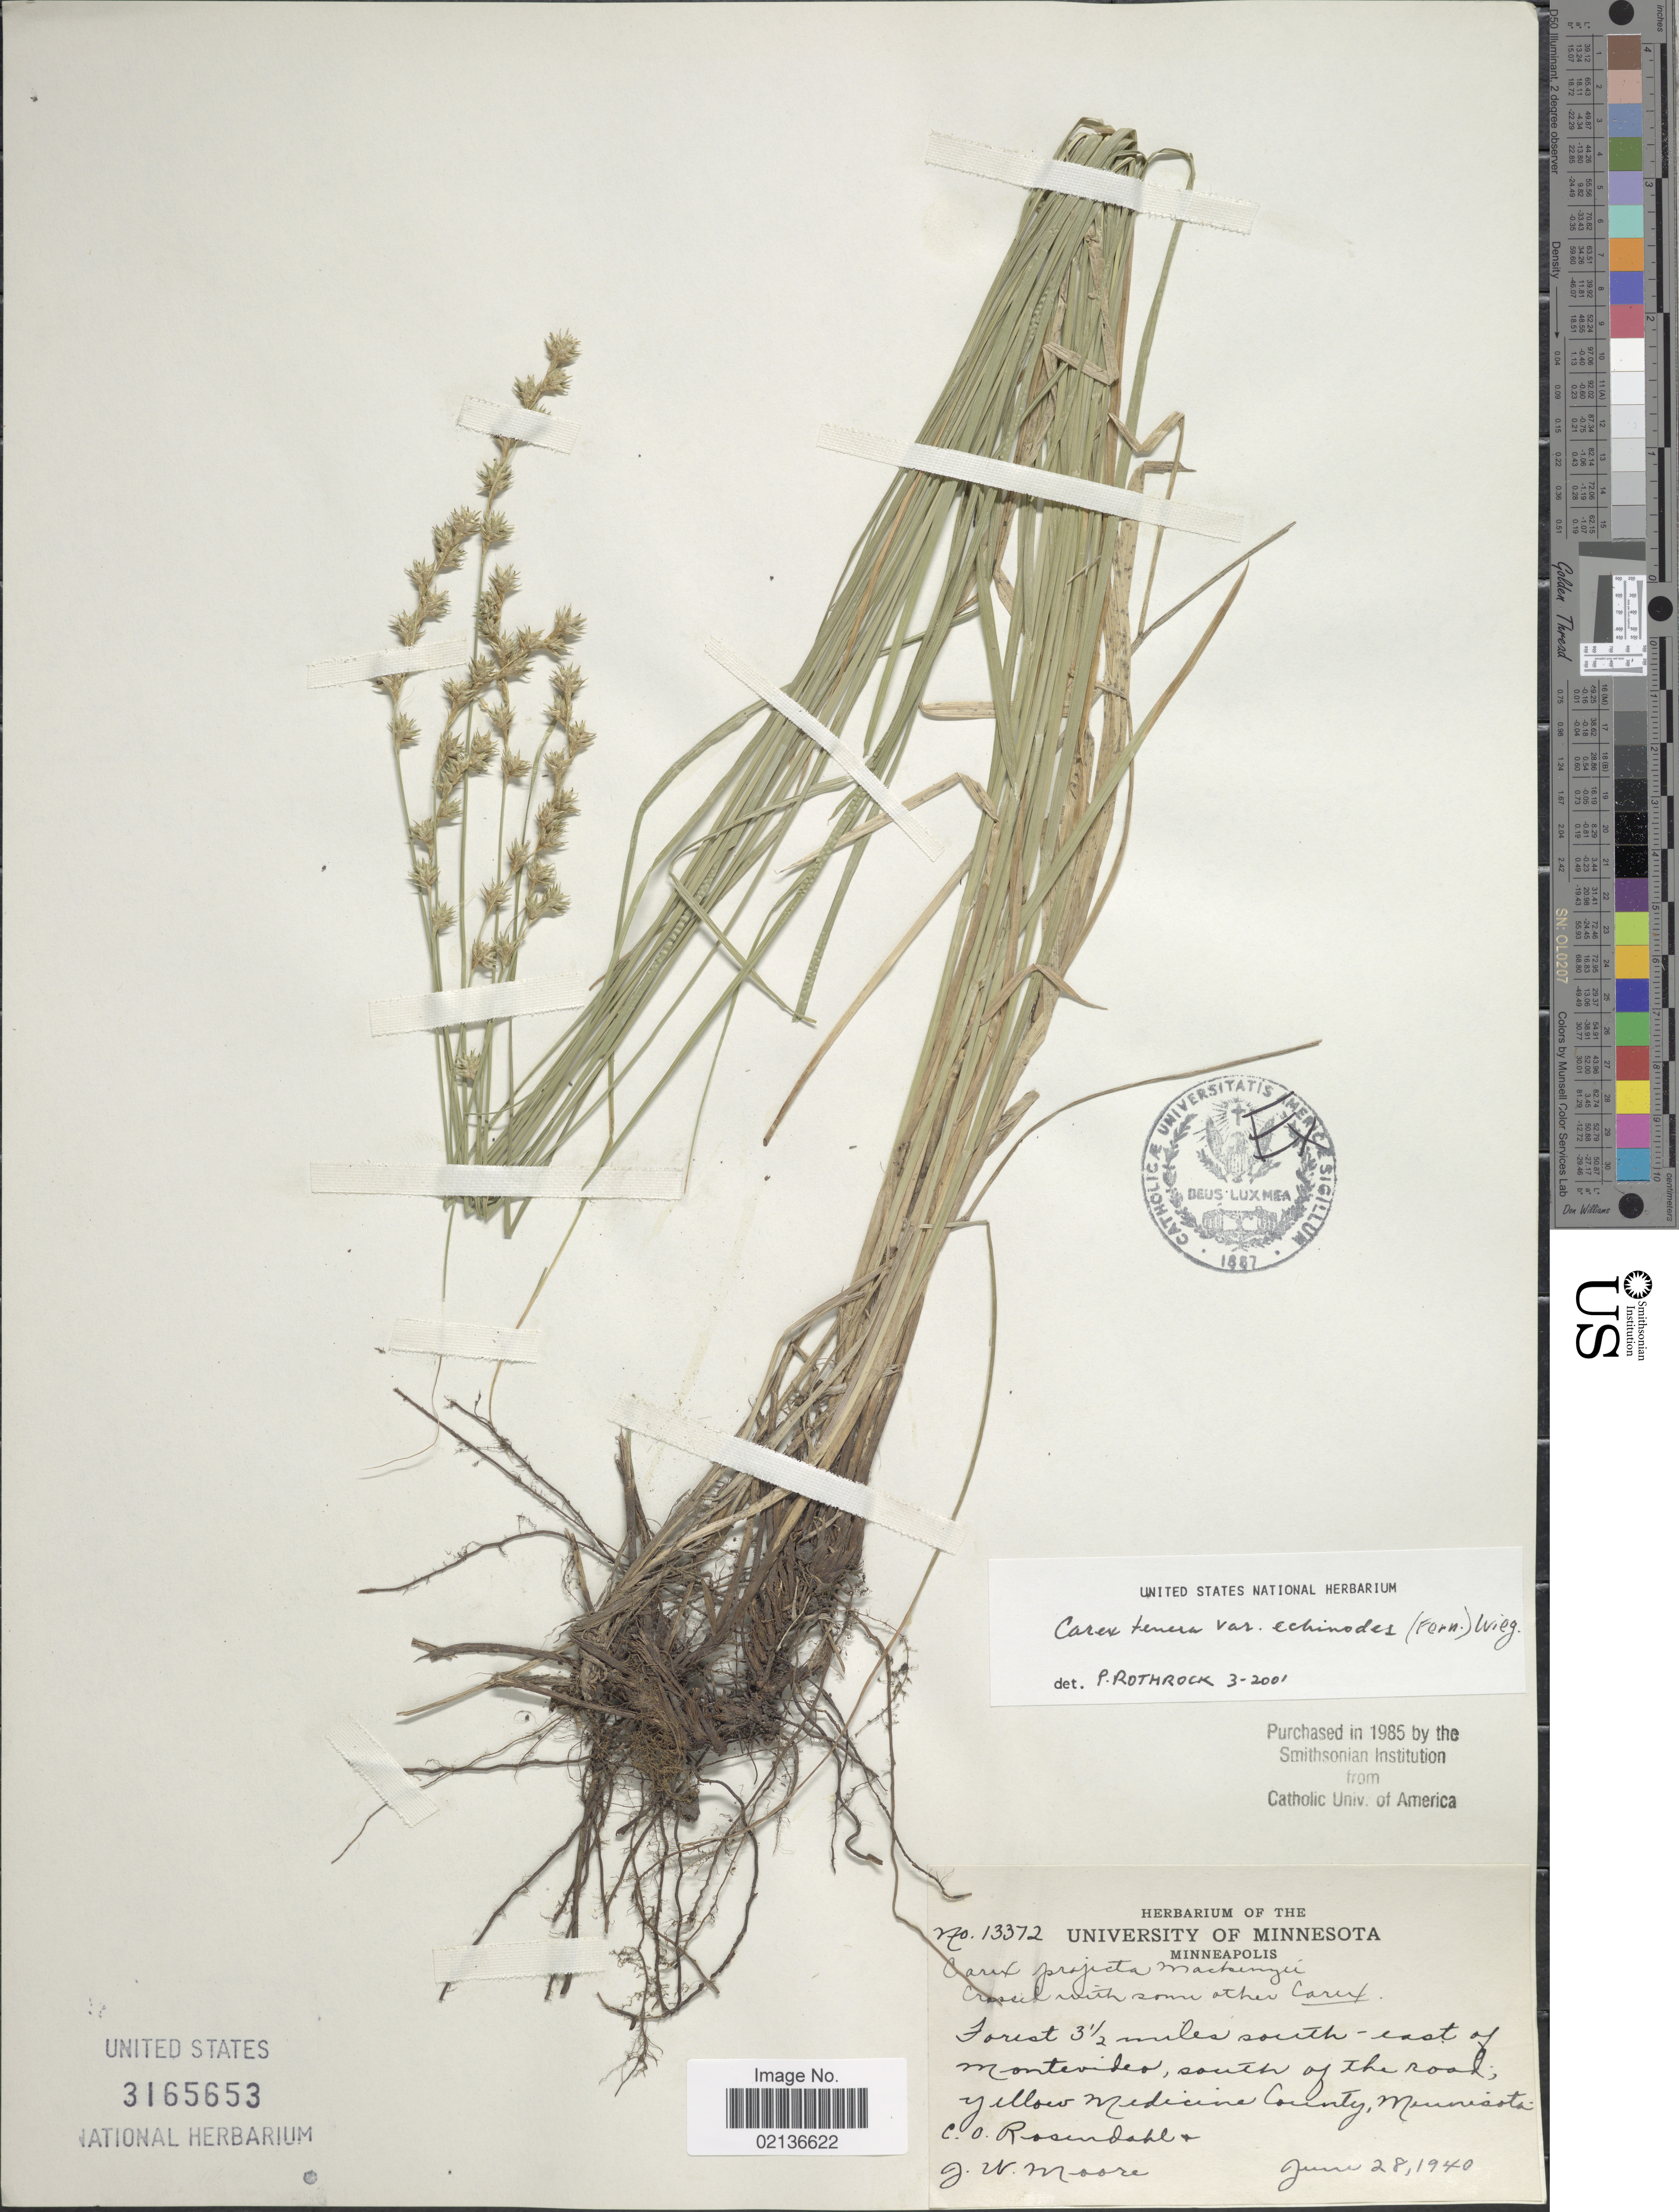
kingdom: Plantae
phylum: Tracheophyta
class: Liliopsida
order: Poales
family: Cyperaceae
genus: Carex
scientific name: Carex echinodes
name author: (Fernald) P. Rothr. et al.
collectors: C. O. Rosendahl & J. Moore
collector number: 13372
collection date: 1940-06-28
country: United States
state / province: Minnesota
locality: Forest 3½ miles south-east of Montevideo, south of the road, yellow Medicine County, Minnesota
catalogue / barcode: US 3165653